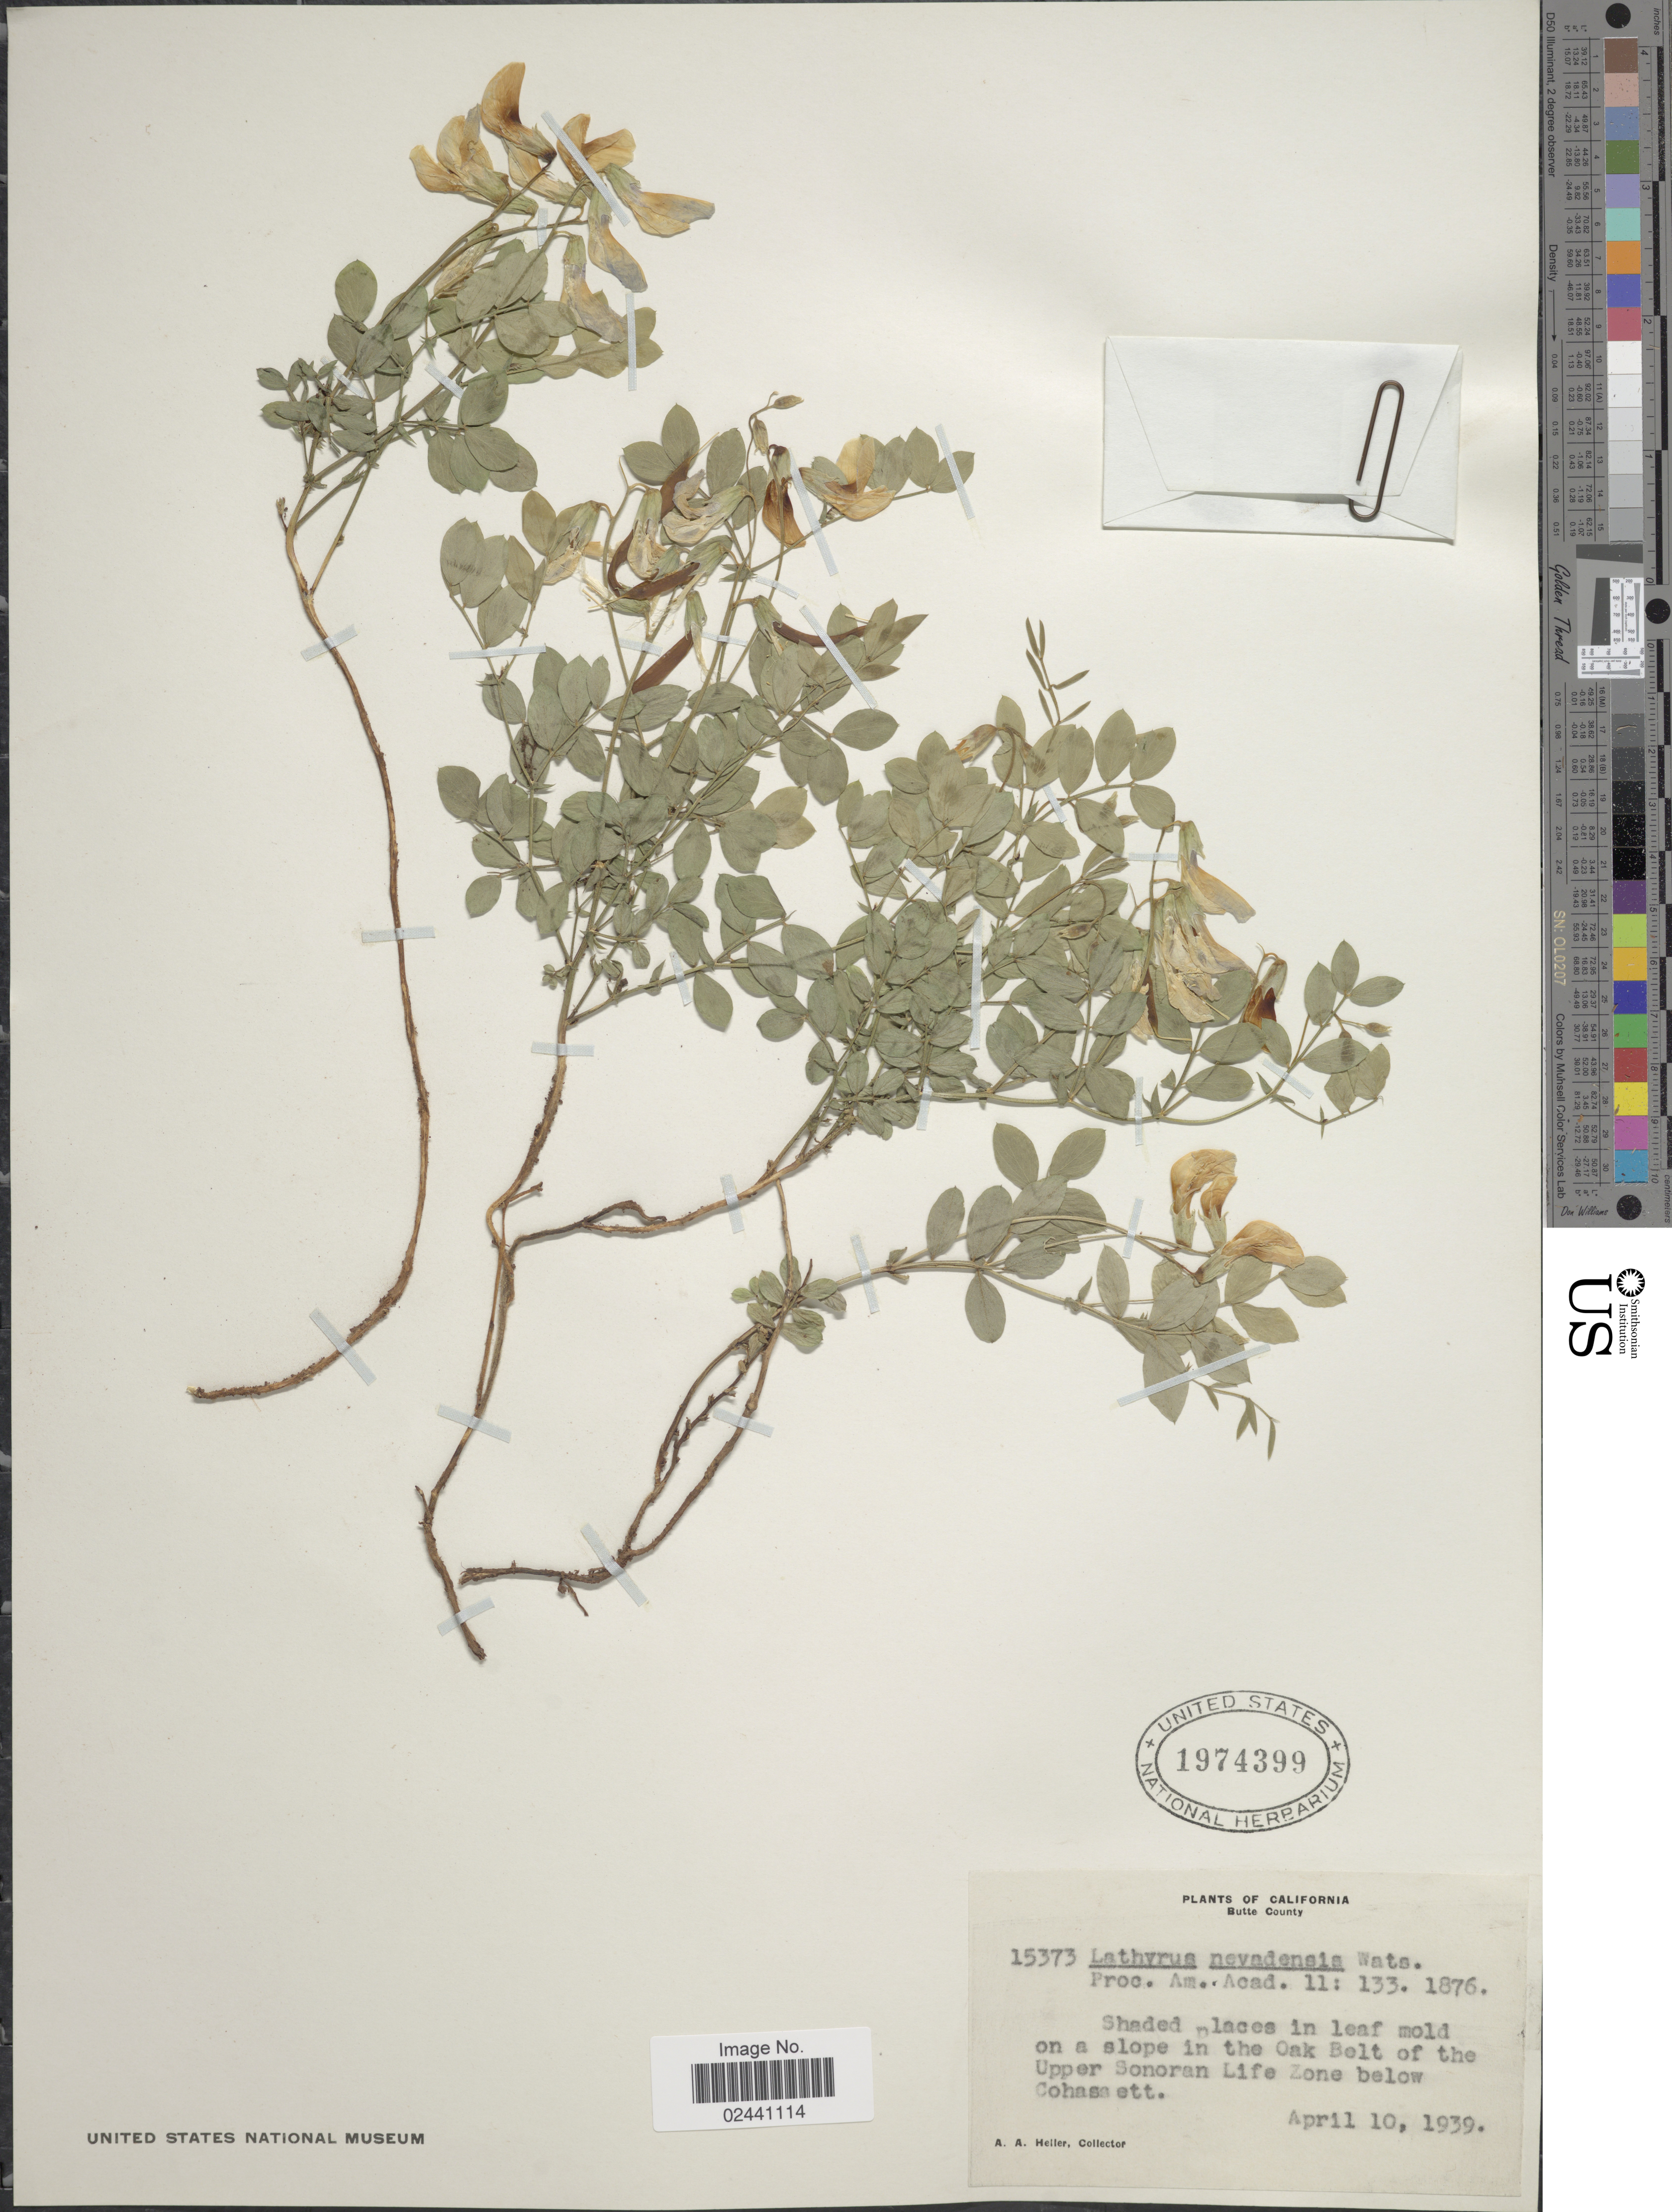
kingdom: Plantae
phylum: Tracheophyta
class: Magnoliopsida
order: Fabales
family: Fabaceae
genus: Lathyrus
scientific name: Lathyrus nevadensis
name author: S. Watson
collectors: A. A. Heller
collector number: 15373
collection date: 1939-04-10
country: United States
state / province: California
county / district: Butte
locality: Butte County. On a slope in the Oak Belt of the Upper Sonoran Life Zone below Cohassett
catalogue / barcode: US 1974399